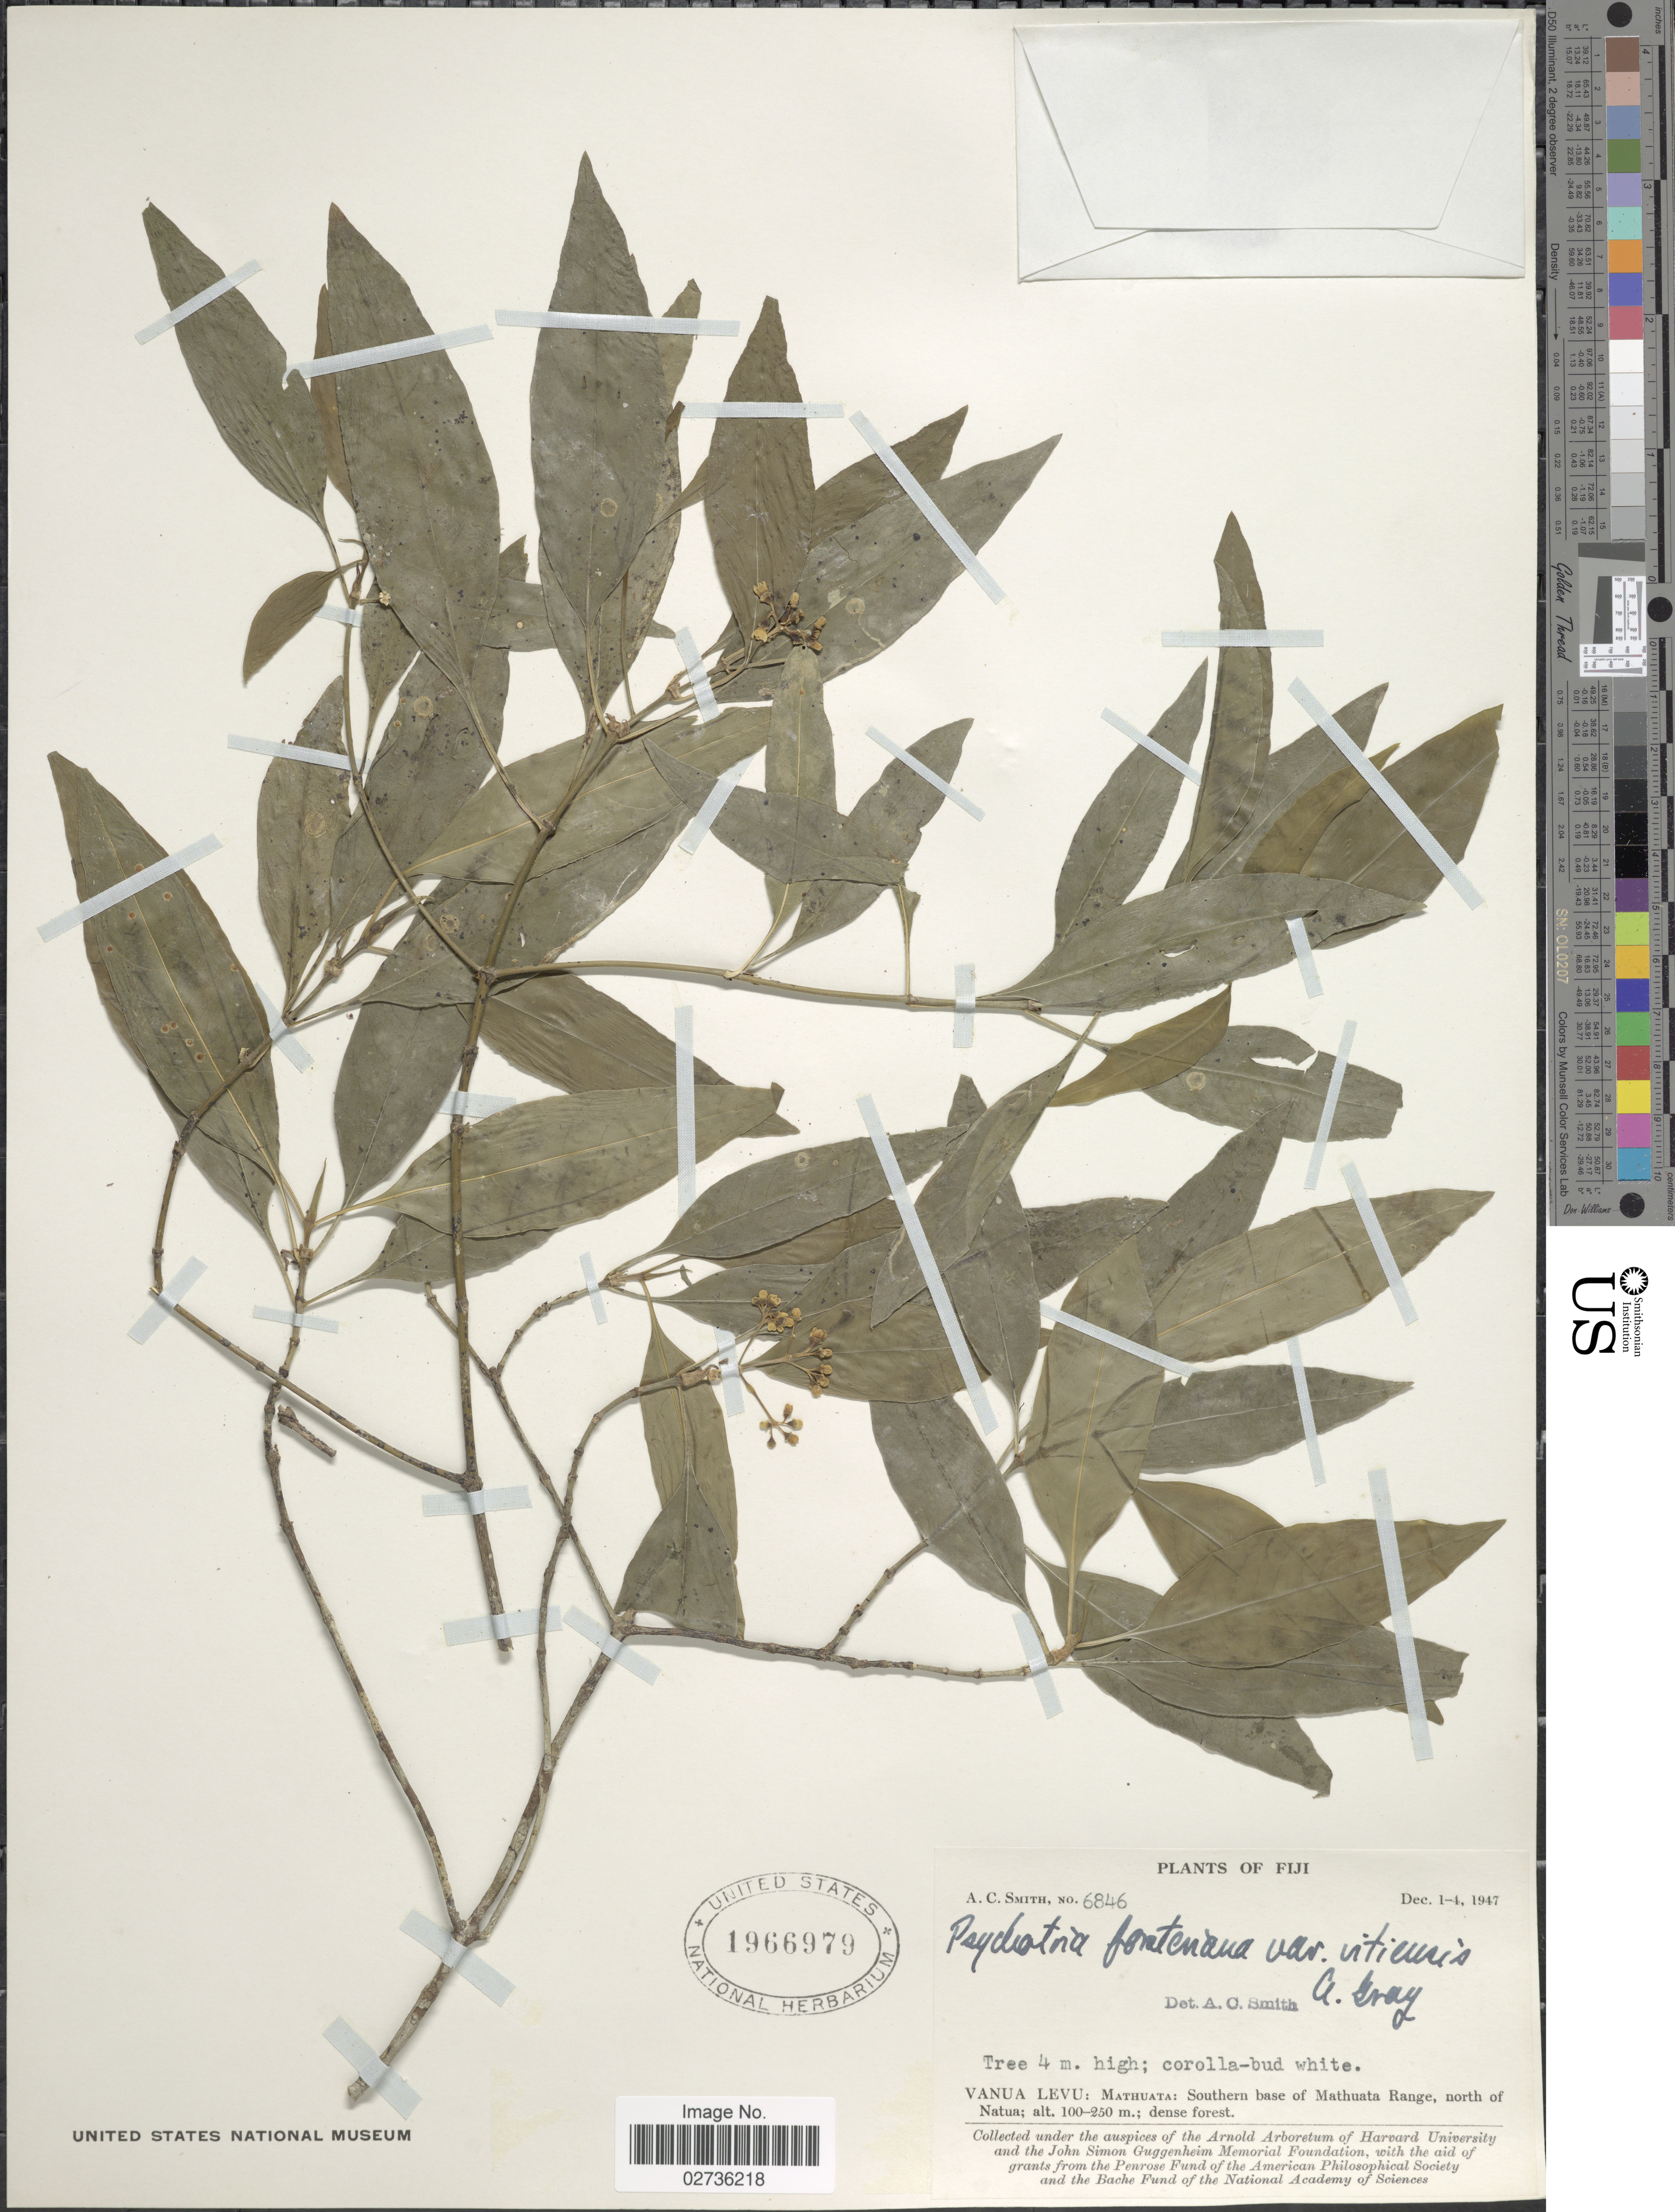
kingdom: Plantae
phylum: Tracheophyta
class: Magnoliopsida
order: Gentianales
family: Rubiaceae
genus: Psychotria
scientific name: Psychotria forsteriana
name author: A. Gray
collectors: A. C. Smith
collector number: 6846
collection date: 1947-12-01/1947-12-04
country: Fiji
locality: Vanua Levu: Mathuata: Southern base of Mathuata Range, north of Natua.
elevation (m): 100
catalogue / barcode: US 1966979